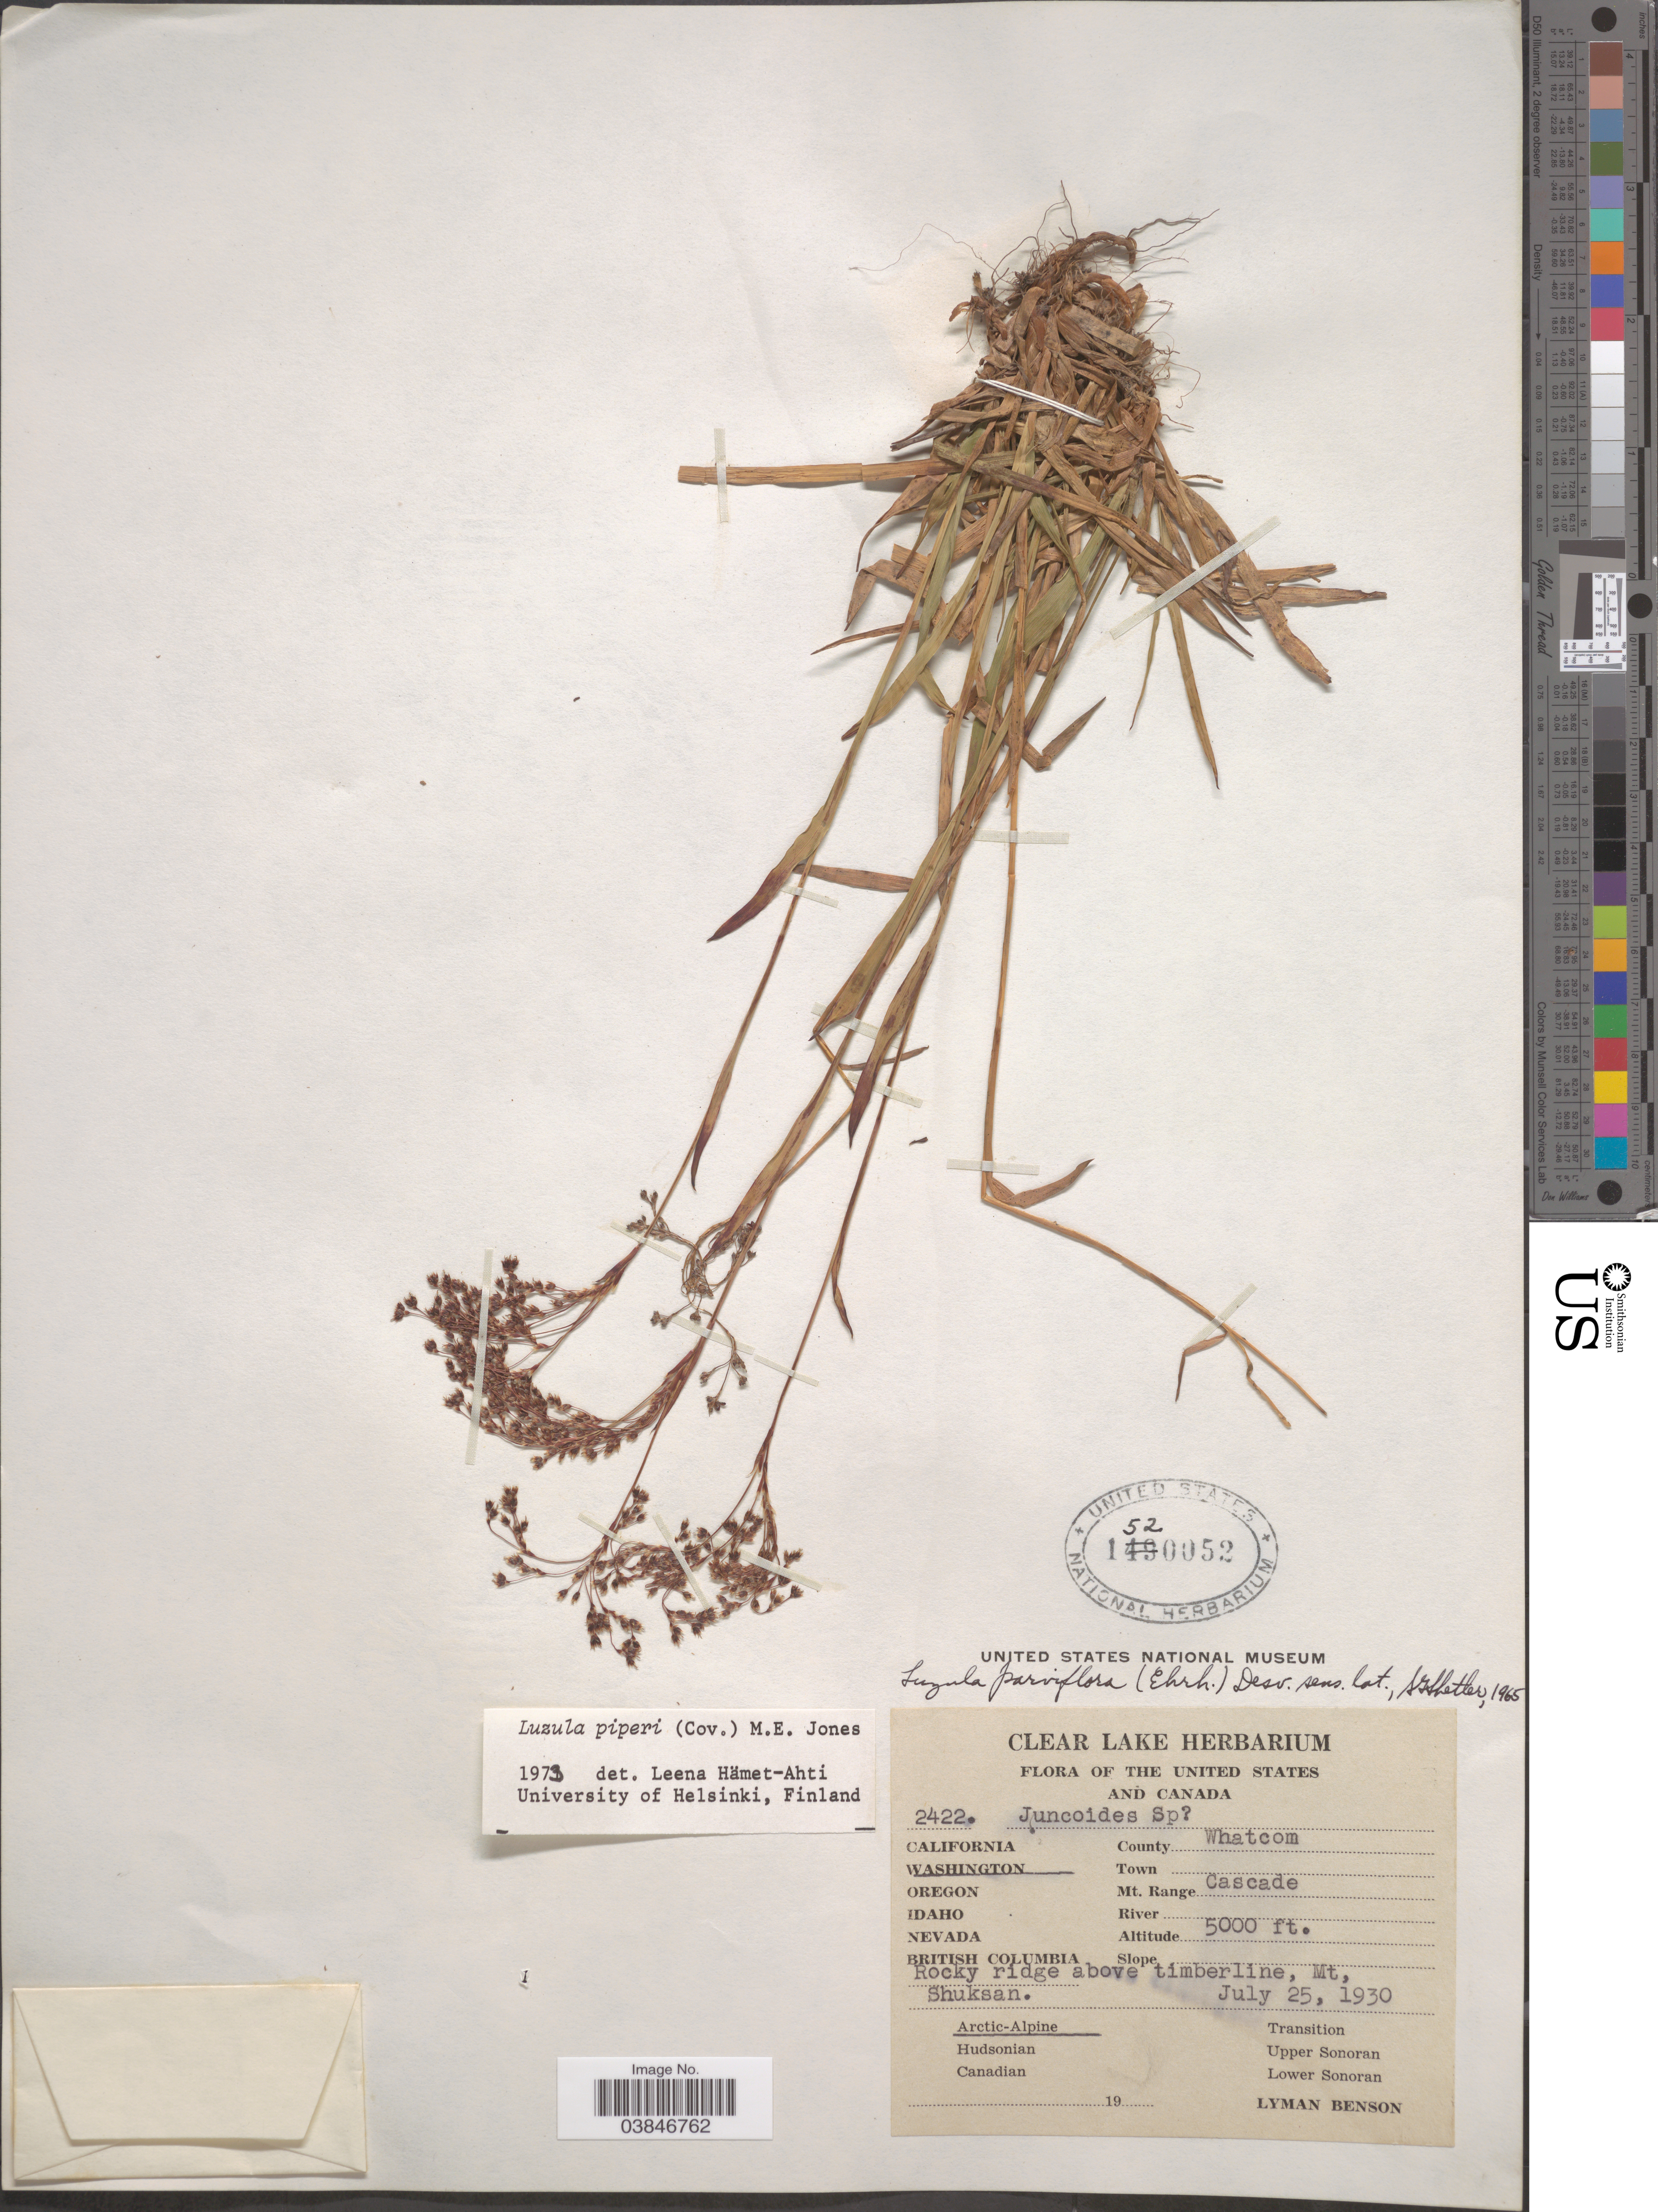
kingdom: Plantae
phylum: Tracheophyta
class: Liliopsida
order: Poales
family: Juncaceae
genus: Luzula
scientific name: Luzula piperi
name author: (Coville) M.E. Jones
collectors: L. D. Benson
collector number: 2422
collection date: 1930-07-25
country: United States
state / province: Washington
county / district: Whatcom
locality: County Whatcom. Mt. Range Cascade. Rocky ridge above timberline, Mt. Shuksan. Arctic-Alpine.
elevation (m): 1524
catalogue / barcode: US 1520052